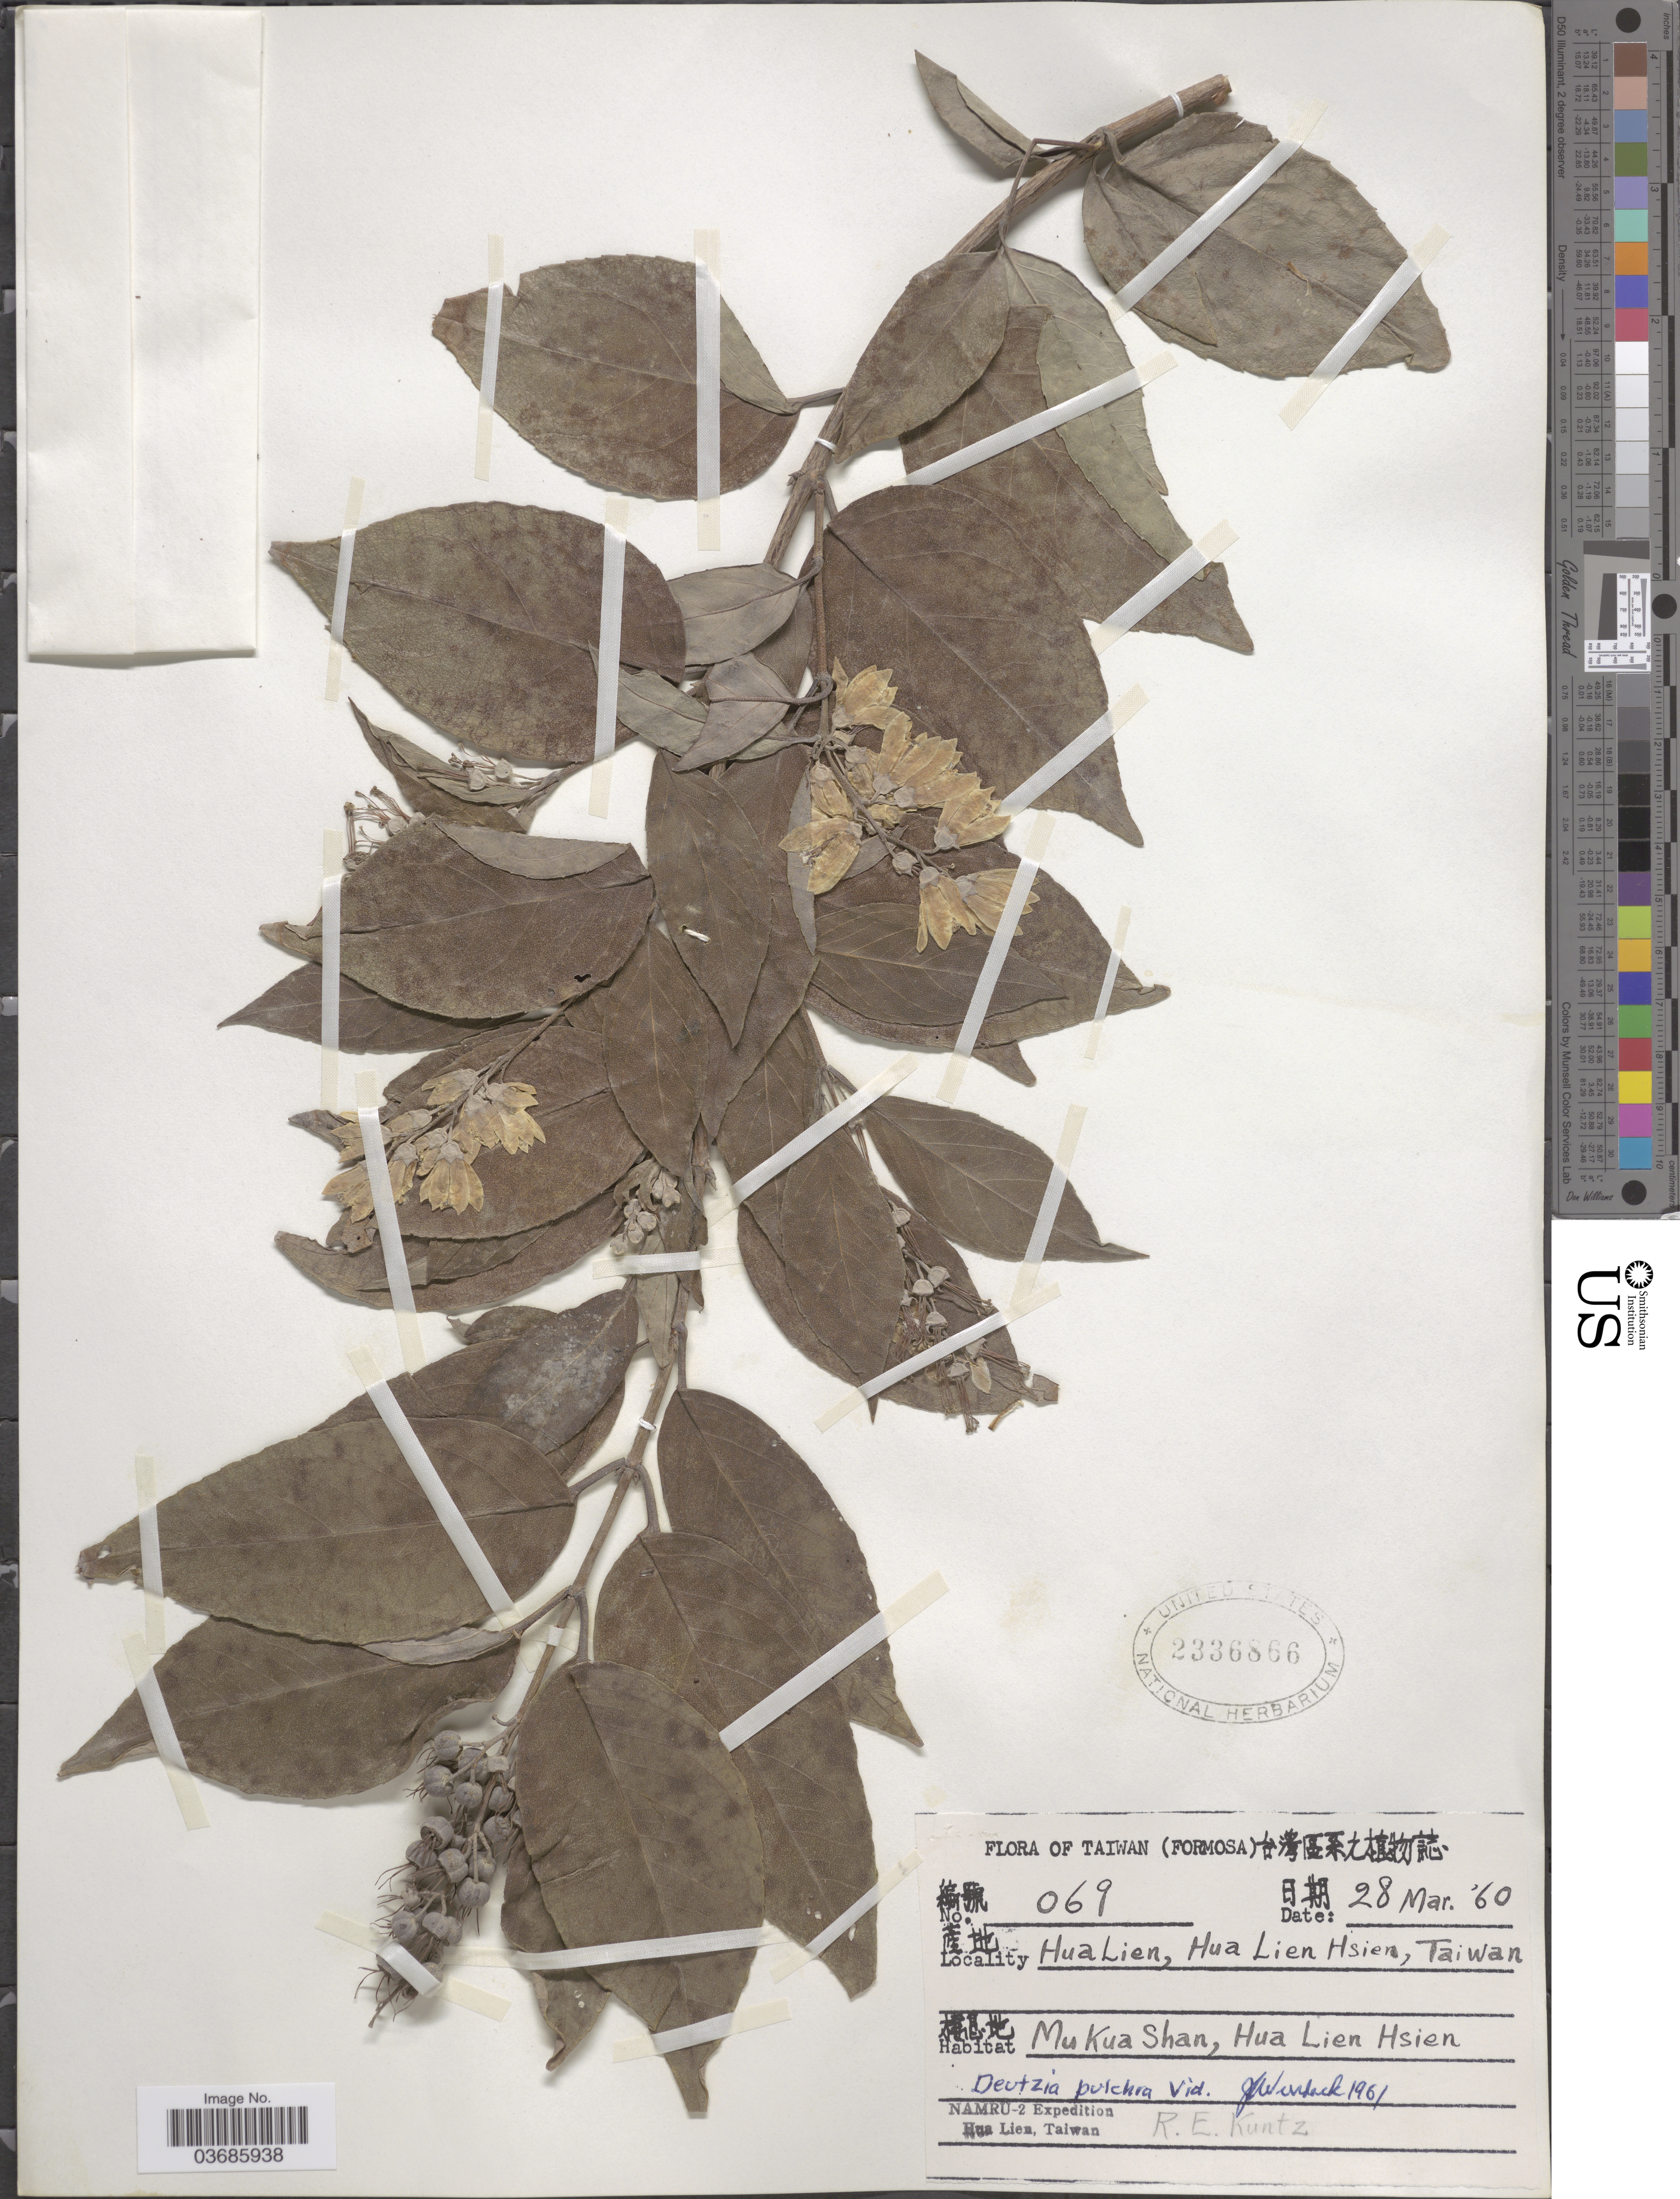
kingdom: Plantae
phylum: Tracheophyta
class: Magnoliopsida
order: Cornales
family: Hydrangeaceae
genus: Deutzia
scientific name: Deutzia pulchra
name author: Vidal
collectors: R. E. Kuntz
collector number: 069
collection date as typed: Transcribed d/m/y: 28/3/60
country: Taiwan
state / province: Hualien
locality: (Formosa). Hua Lien, Hua Lien Hsien. Mu Kua Shan, Hua Lien Hsien. Namru-2 Expedition.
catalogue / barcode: US 2336866